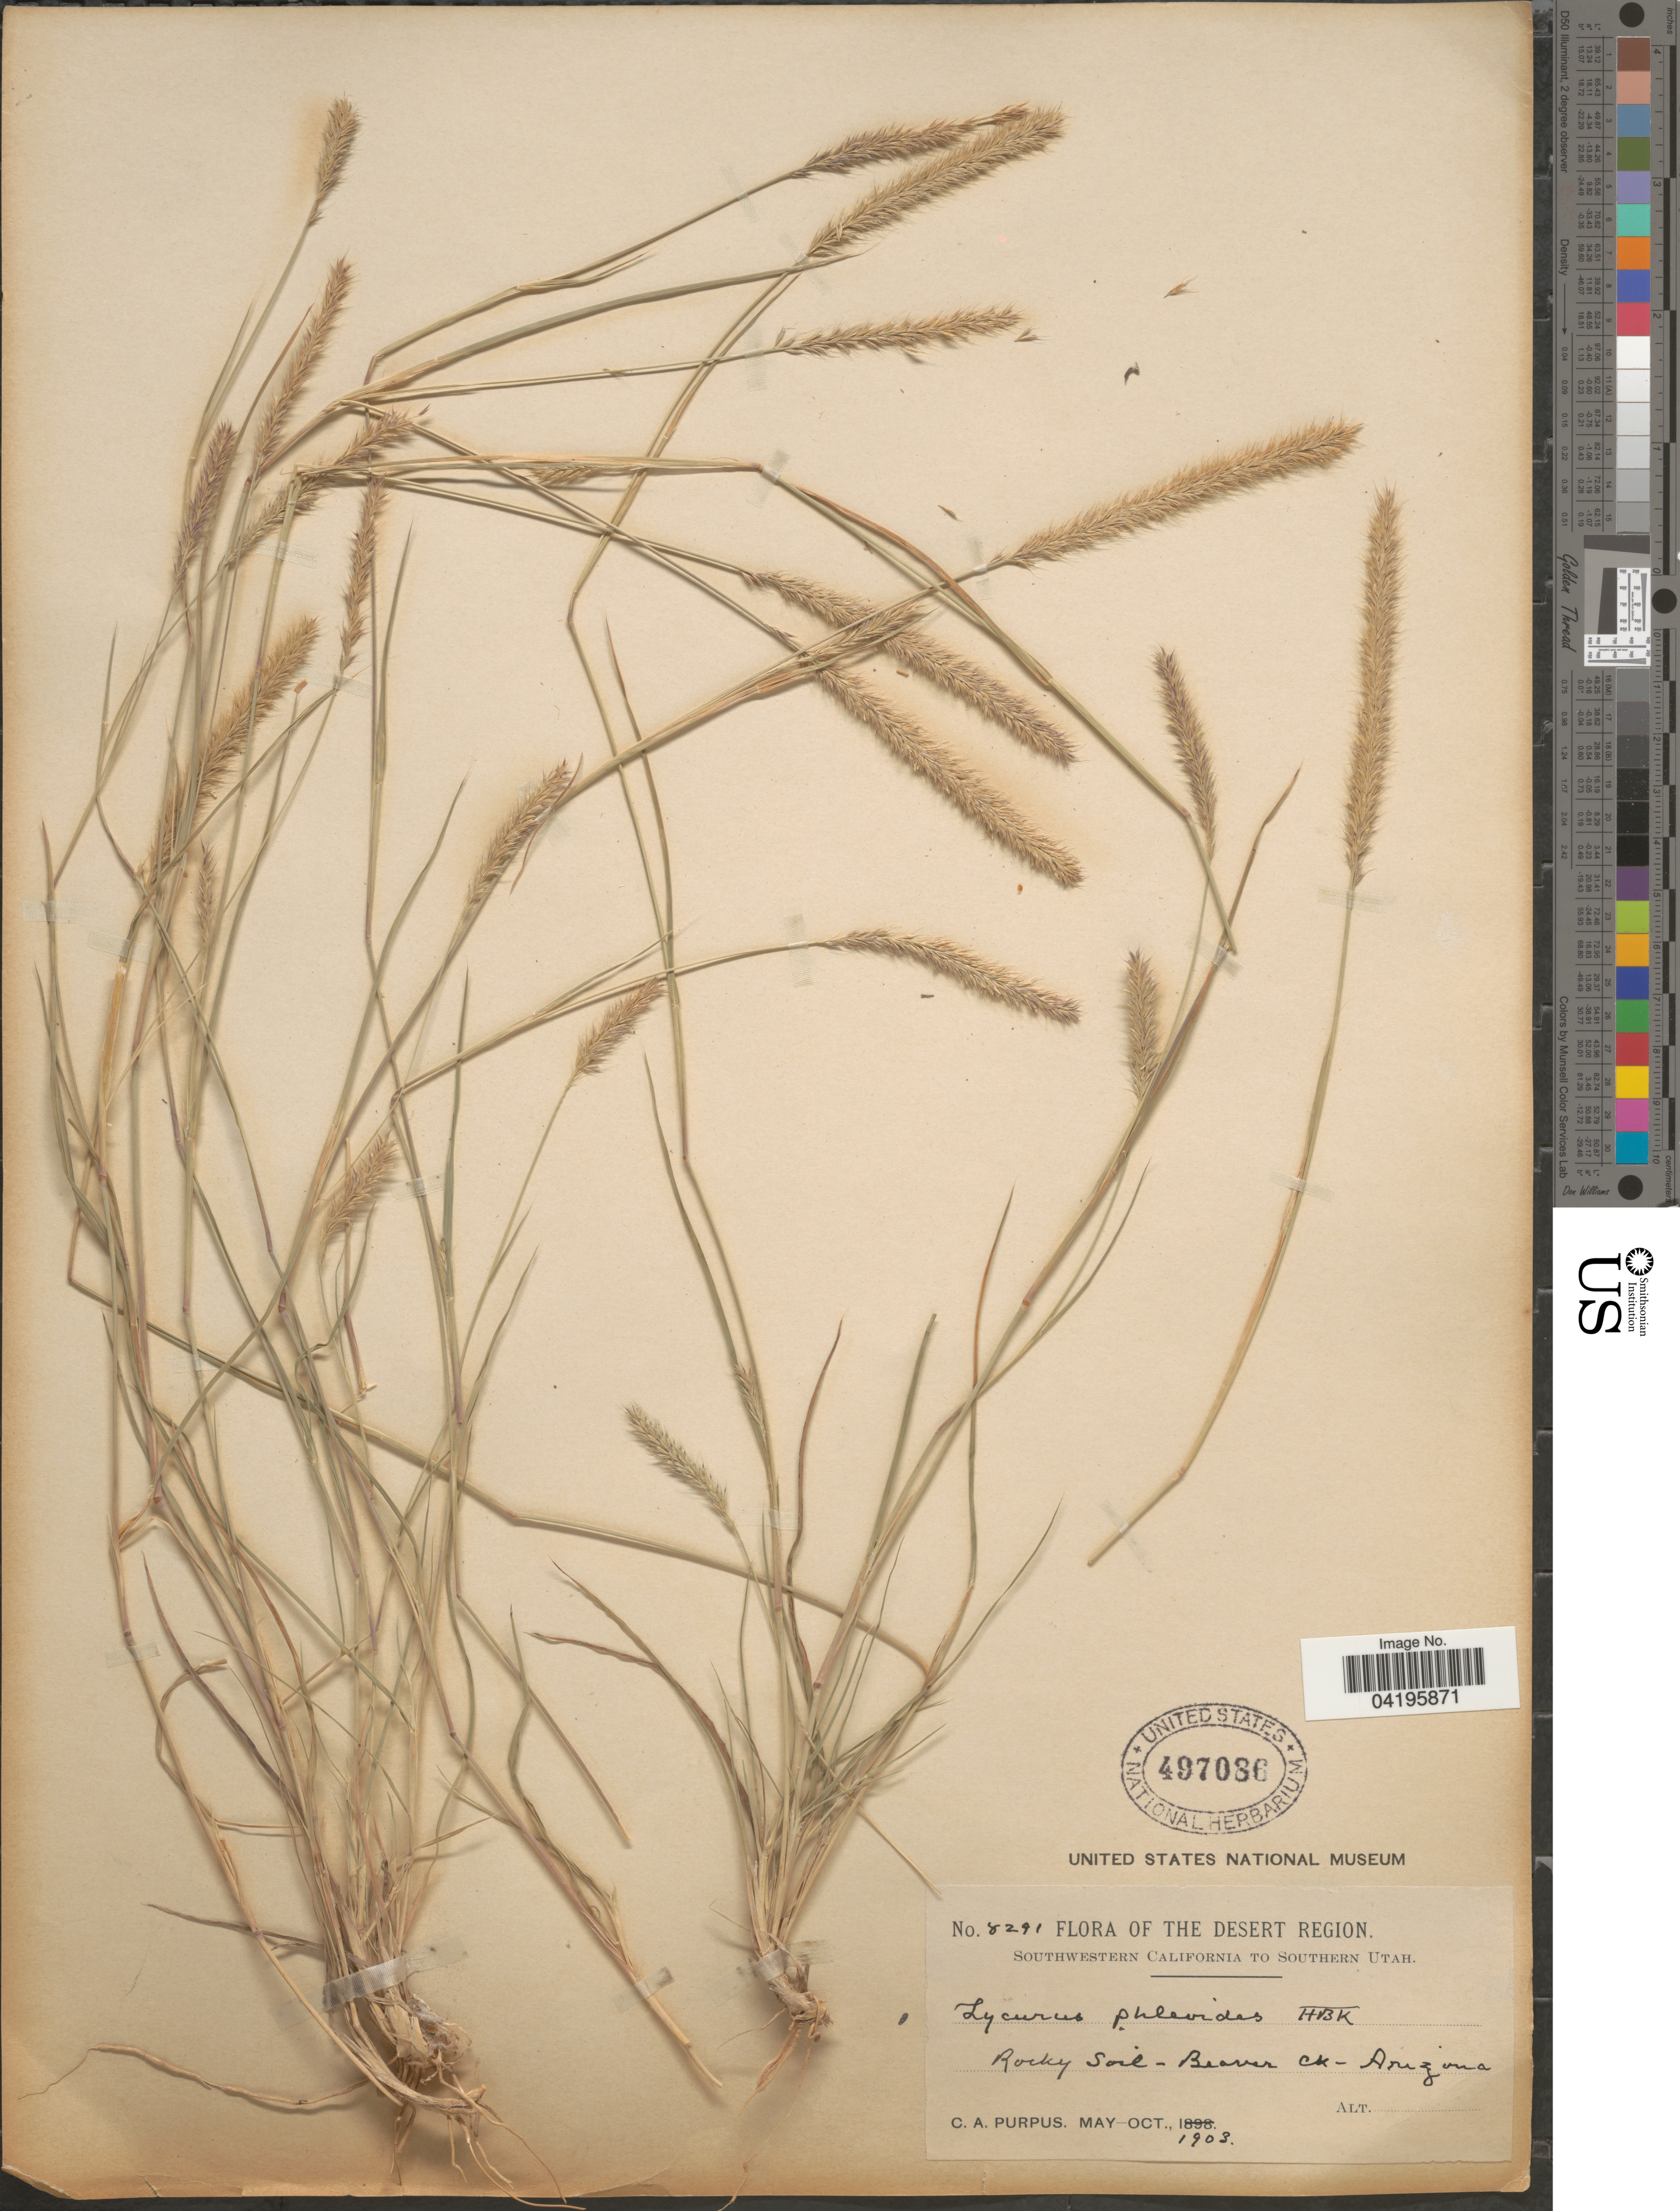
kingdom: Plantae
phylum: Tracheophyta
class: Liliopsida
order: Poales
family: Poaceae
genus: Muhlenbergia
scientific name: Muhlenbergia phleoides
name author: (Kunth) Columbus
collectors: C. A. Purpus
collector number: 8291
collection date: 1903-05/1903-10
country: United States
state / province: Arizona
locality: Desert Region. Rocky Soil - Beaver Ck.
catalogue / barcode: US 497086